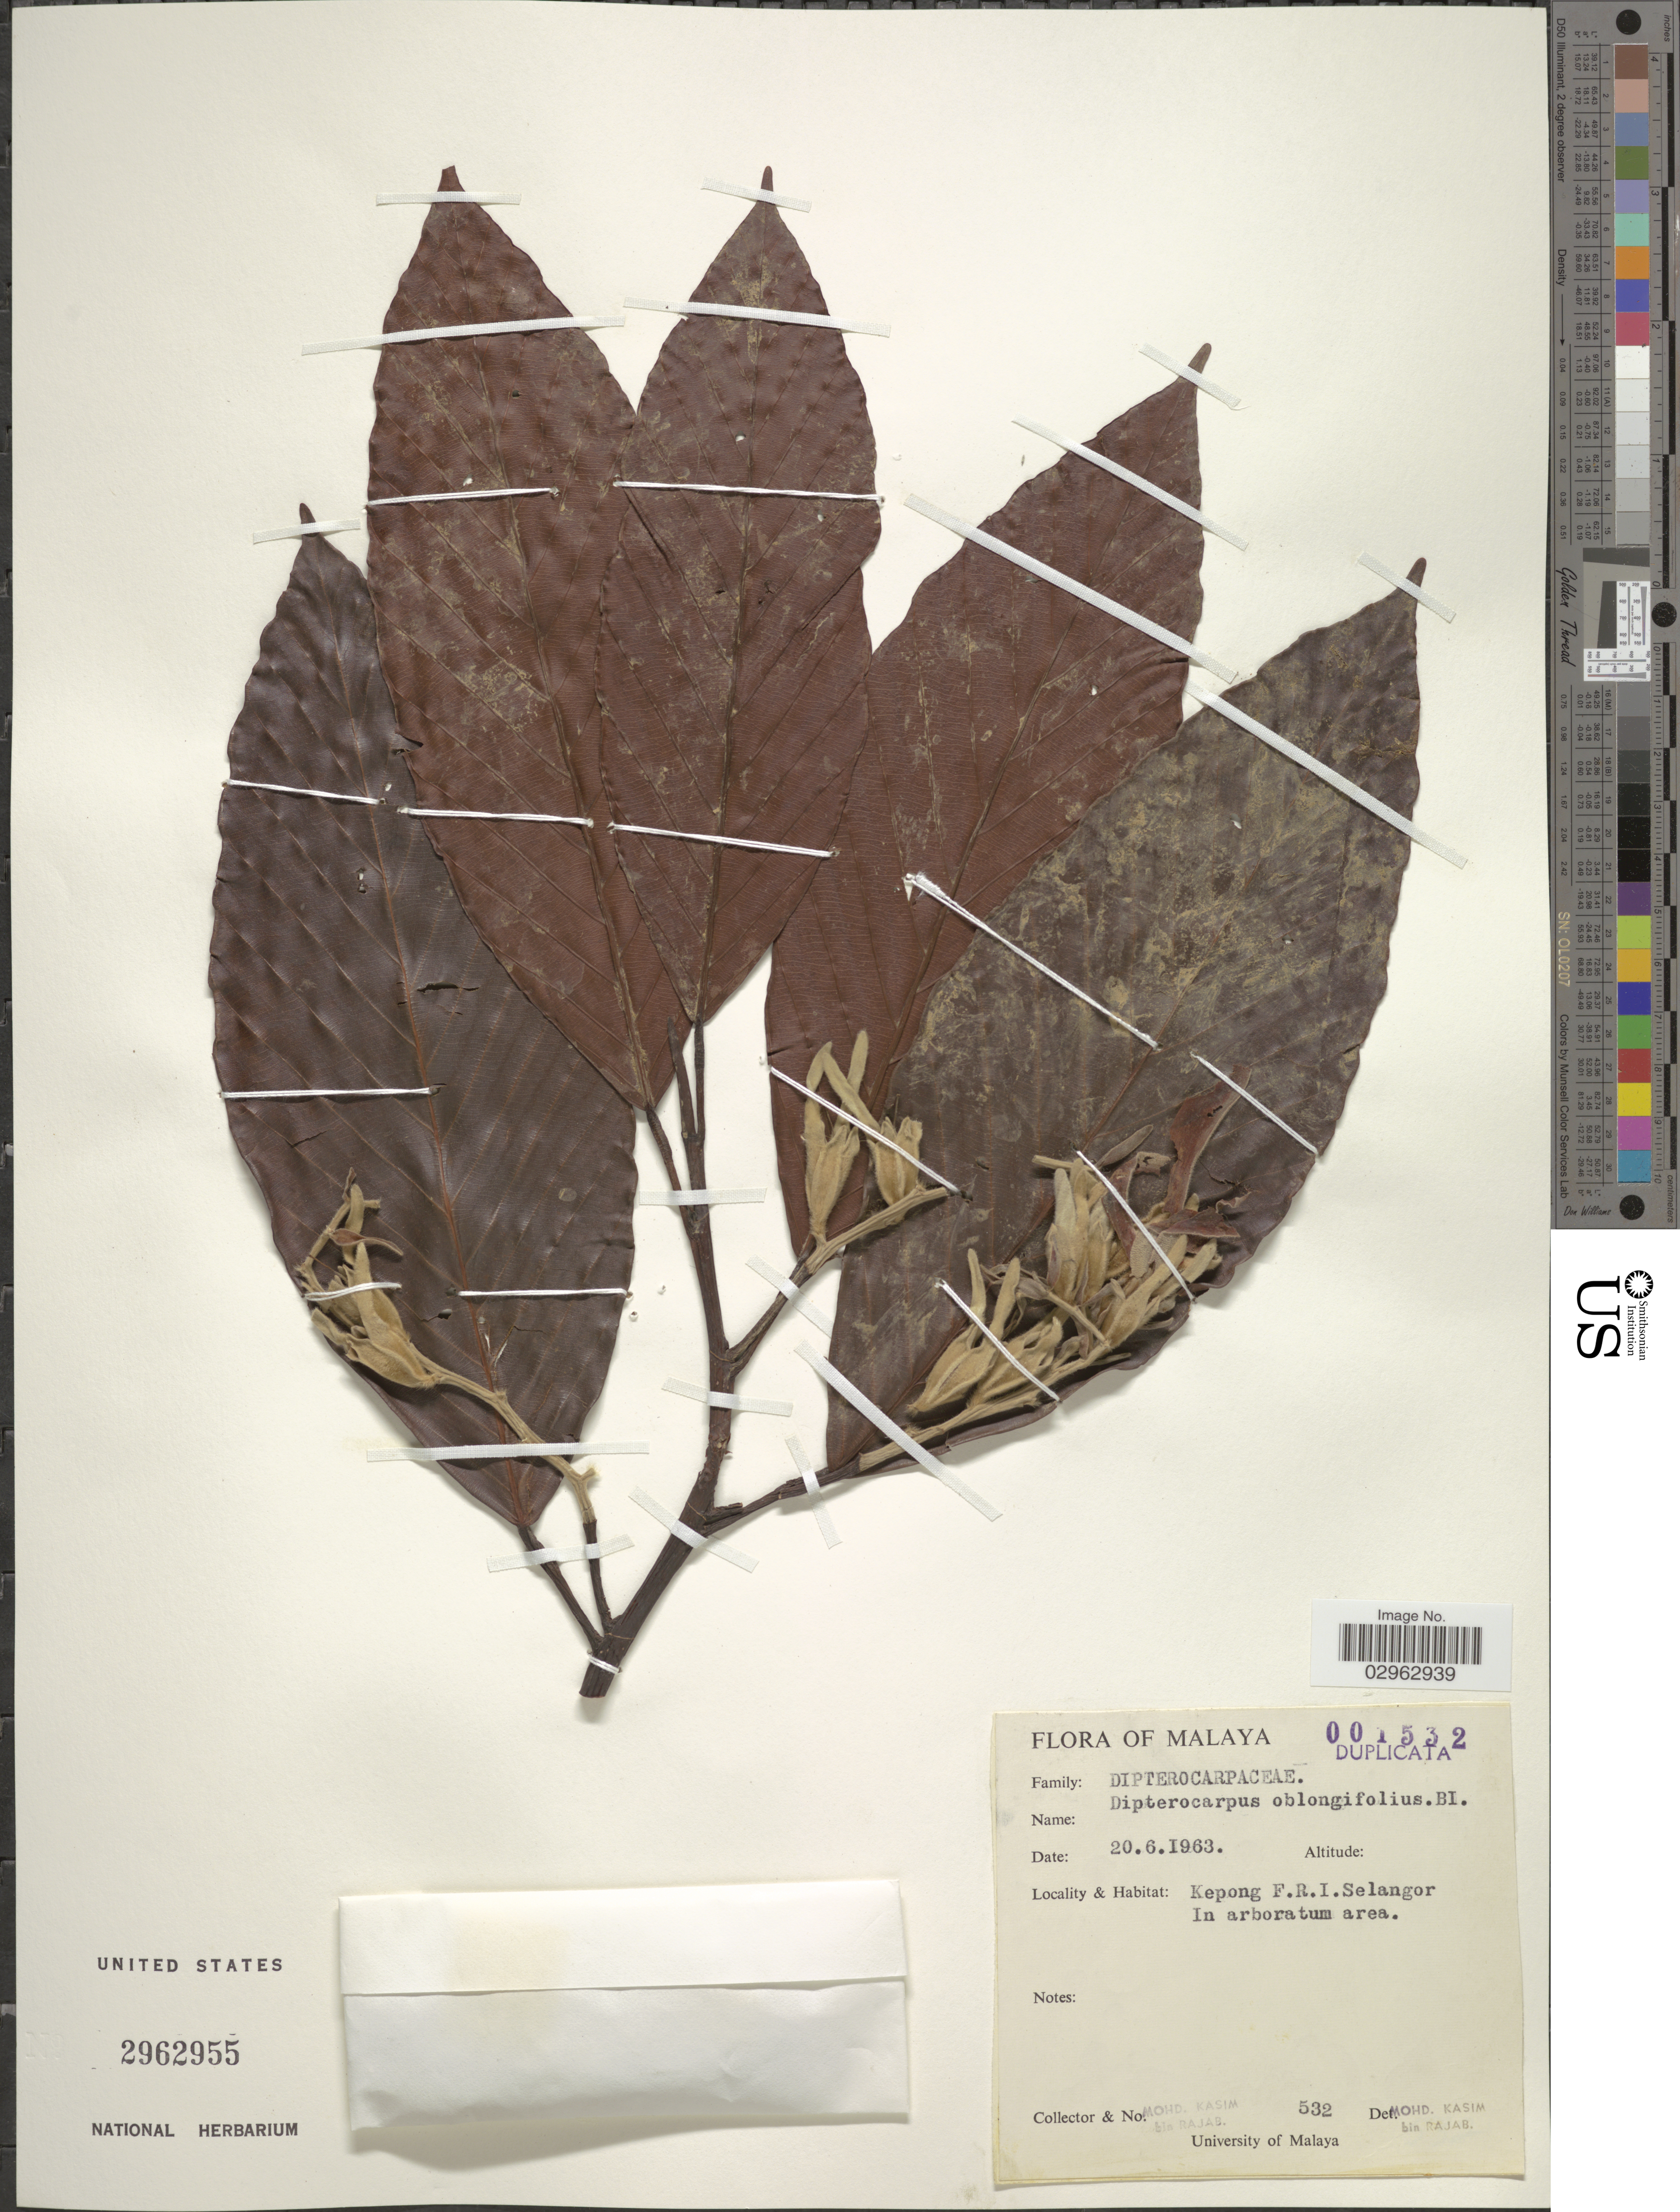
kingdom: Plantae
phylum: Tracheophyta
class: Magnoliopsida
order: Malvales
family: Dipterocarpaceae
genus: Dipterocarpus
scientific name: Dipterocarpus oblongifolius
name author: Blume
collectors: M. Bin Rajab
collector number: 532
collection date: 1963-06-20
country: Malaysia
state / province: Selangor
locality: Malaya. Kepong F.R.I. Selangor. In arboratum area.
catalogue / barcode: US 2962955